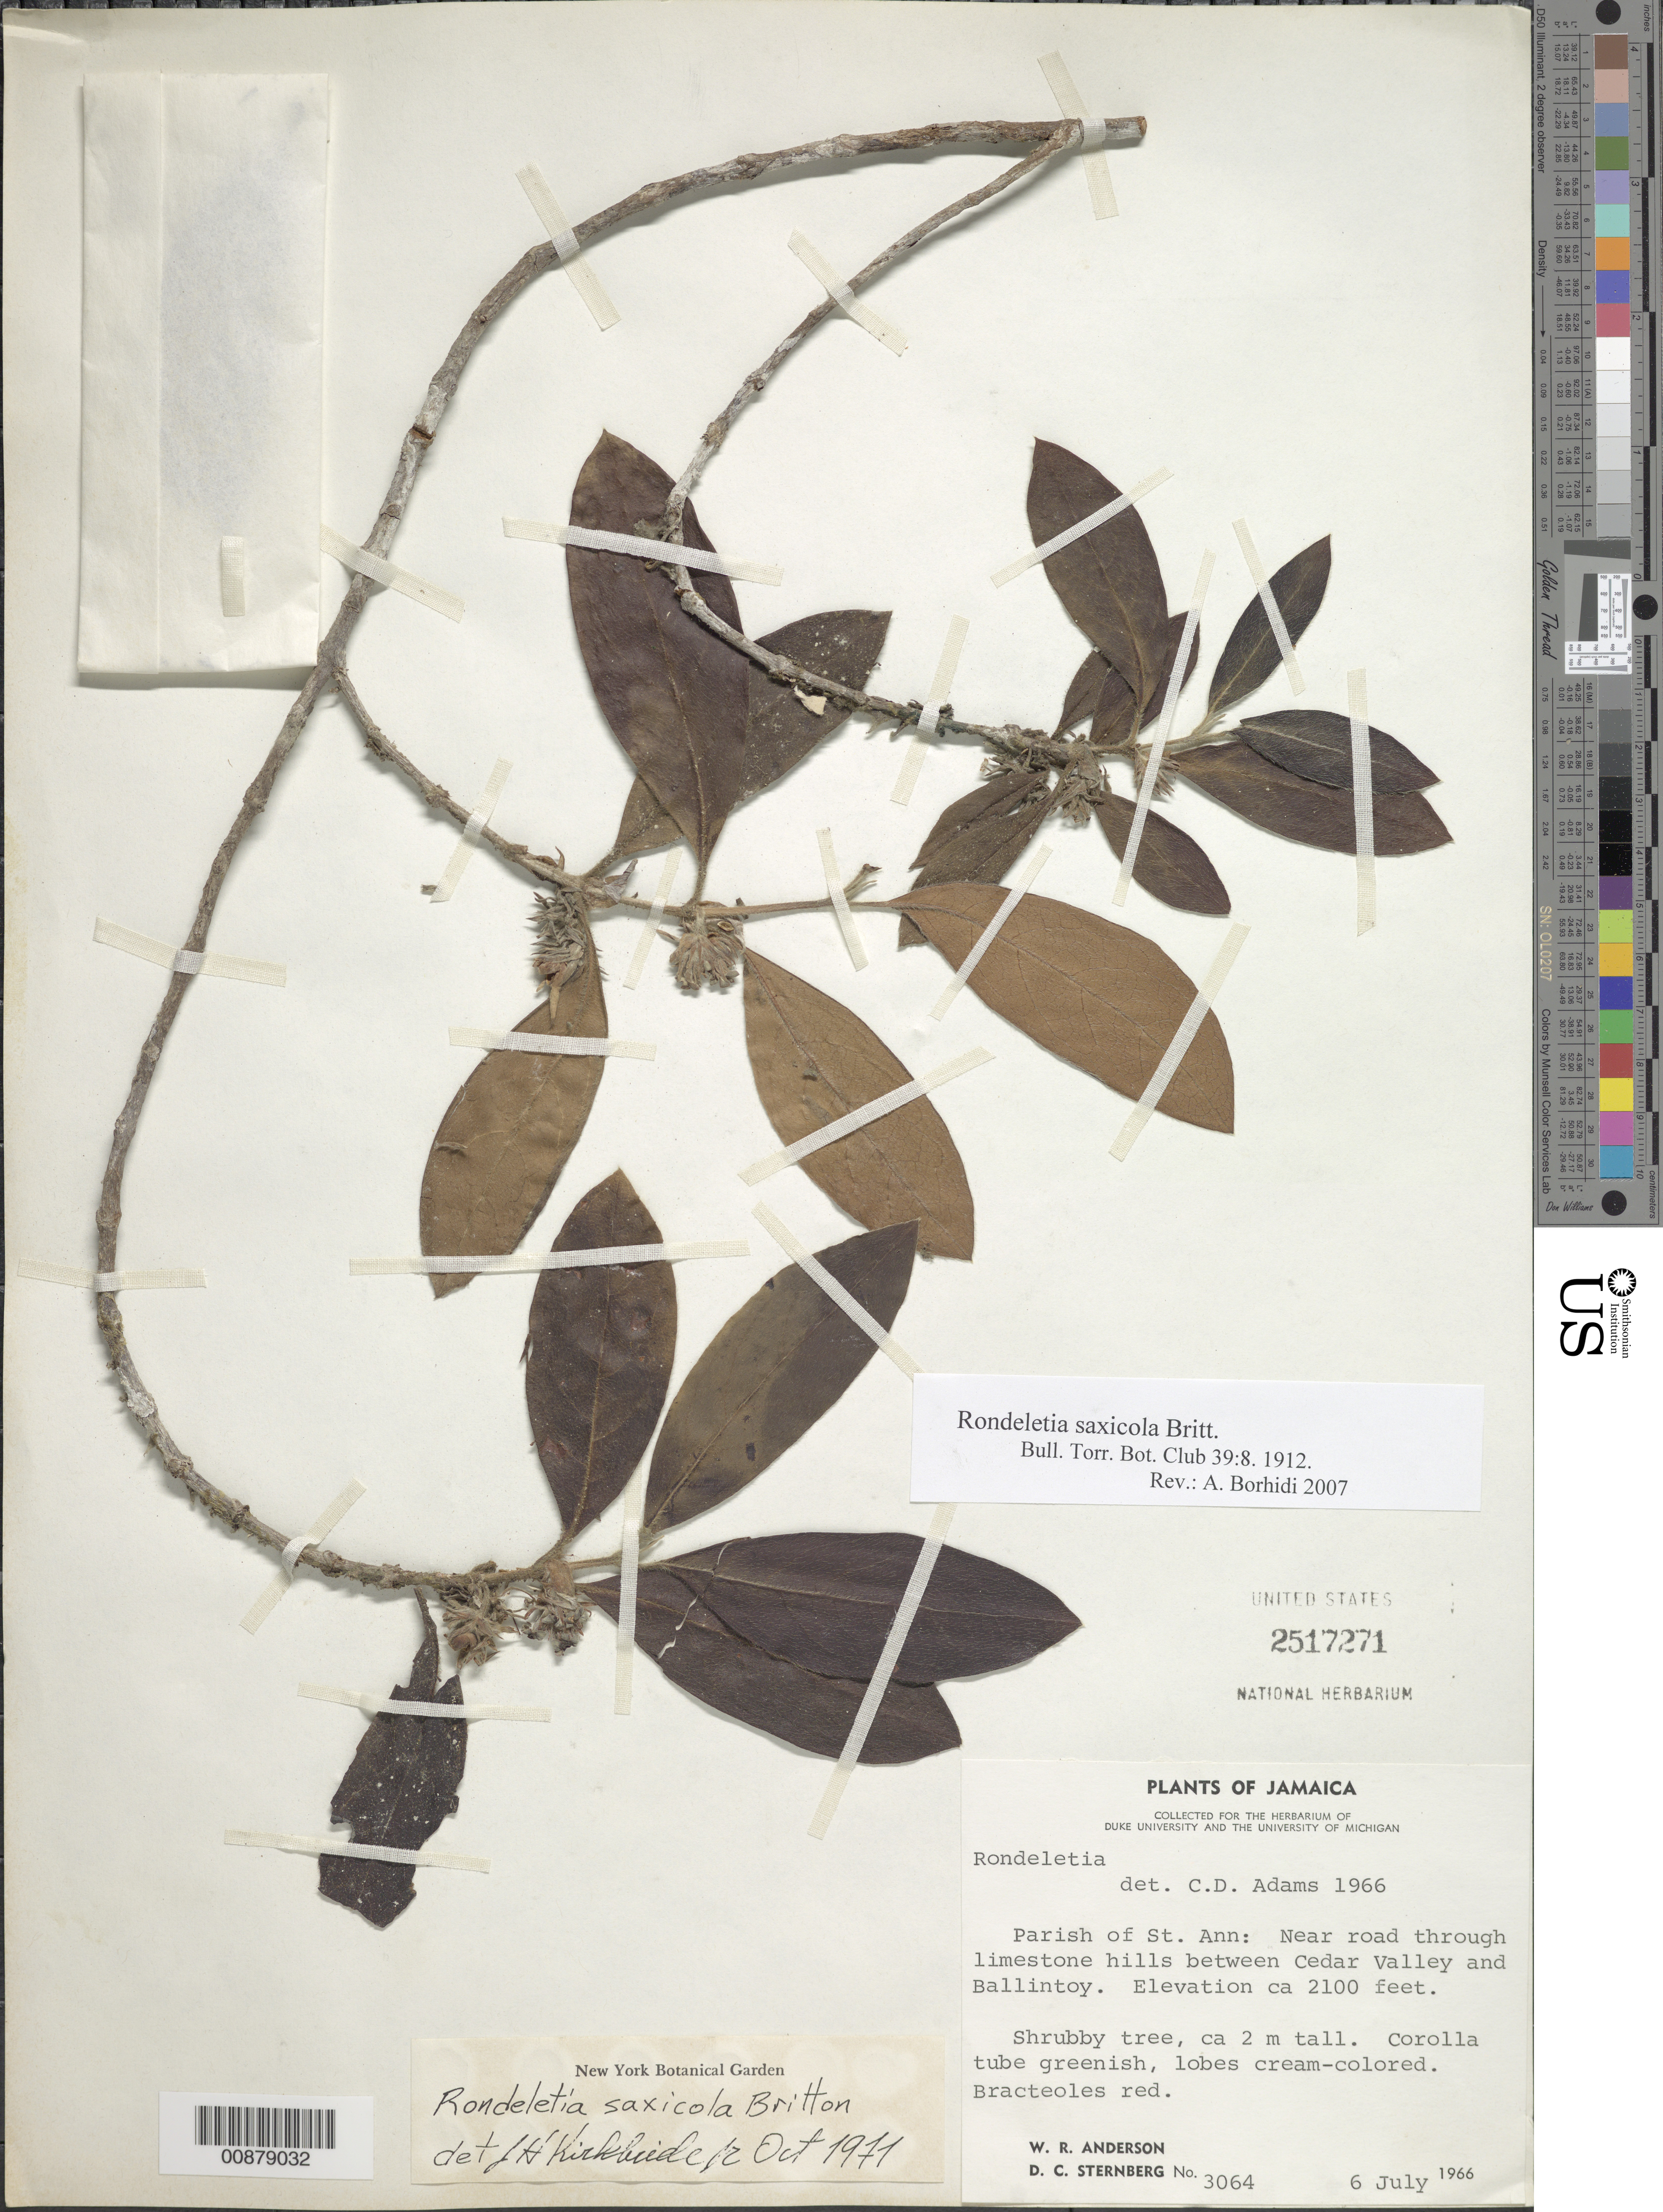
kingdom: Plantae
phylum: Tracheophyta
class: Magnoliopsida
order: Gentianales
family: Rubiaceae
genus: Rondeletia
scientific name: Rondeletia saxicola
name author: Britton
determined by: Borhidi, Attila L.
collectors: W. R. Anderson & D. Sternberg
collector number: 3064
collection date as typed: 06 Jul 1966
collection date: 1966-07-06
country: Jamaica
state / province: Saint Ann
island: Jamaica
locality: near road through limestone hills betwenn Cedar Valley and Ballintoy.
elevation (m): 640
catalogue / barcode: US 2517271